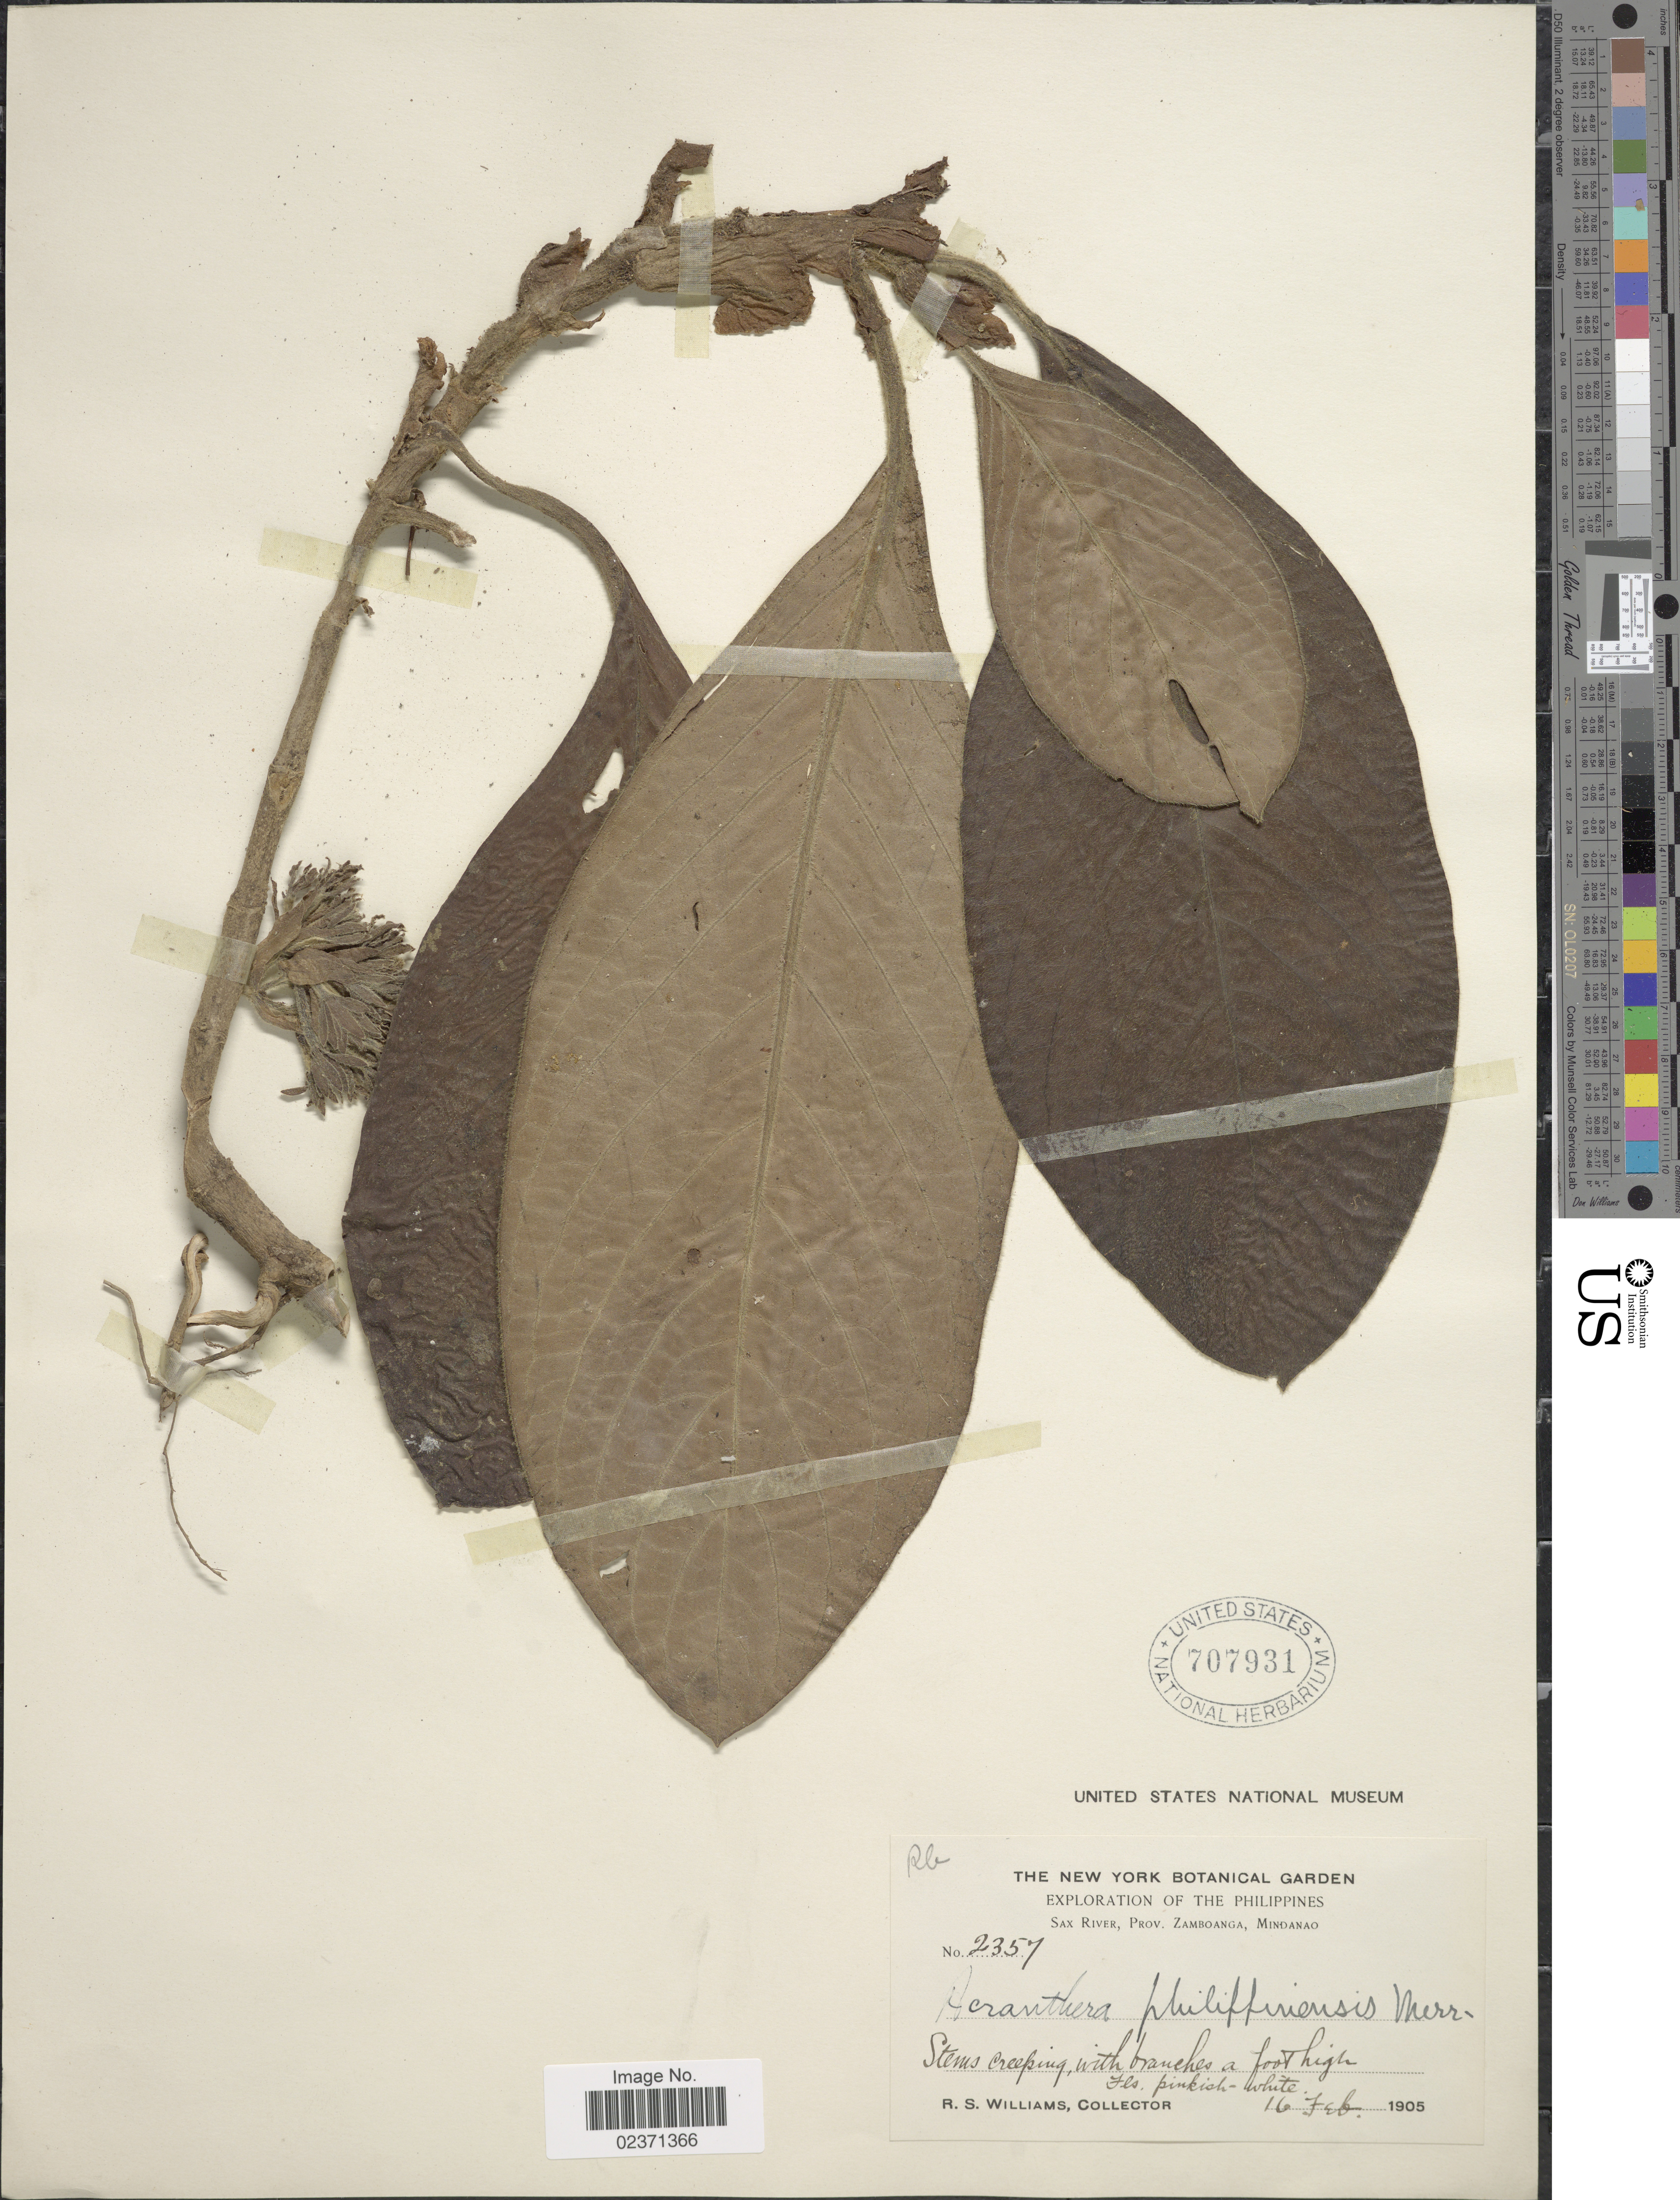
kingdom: Plantae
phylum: Tracheophyta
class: Magnoliopsida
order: Gentianales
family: Rubiaceae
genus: Acranthera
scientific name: Acranthera philippinensis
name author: Merr.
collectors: R. S. Williams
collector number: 2357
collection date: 1905-02-16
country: Philippines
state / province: Zamboanga Peninsula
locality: Sax River, Prov. Zamboanga, Mindanao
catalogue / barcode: US 707931